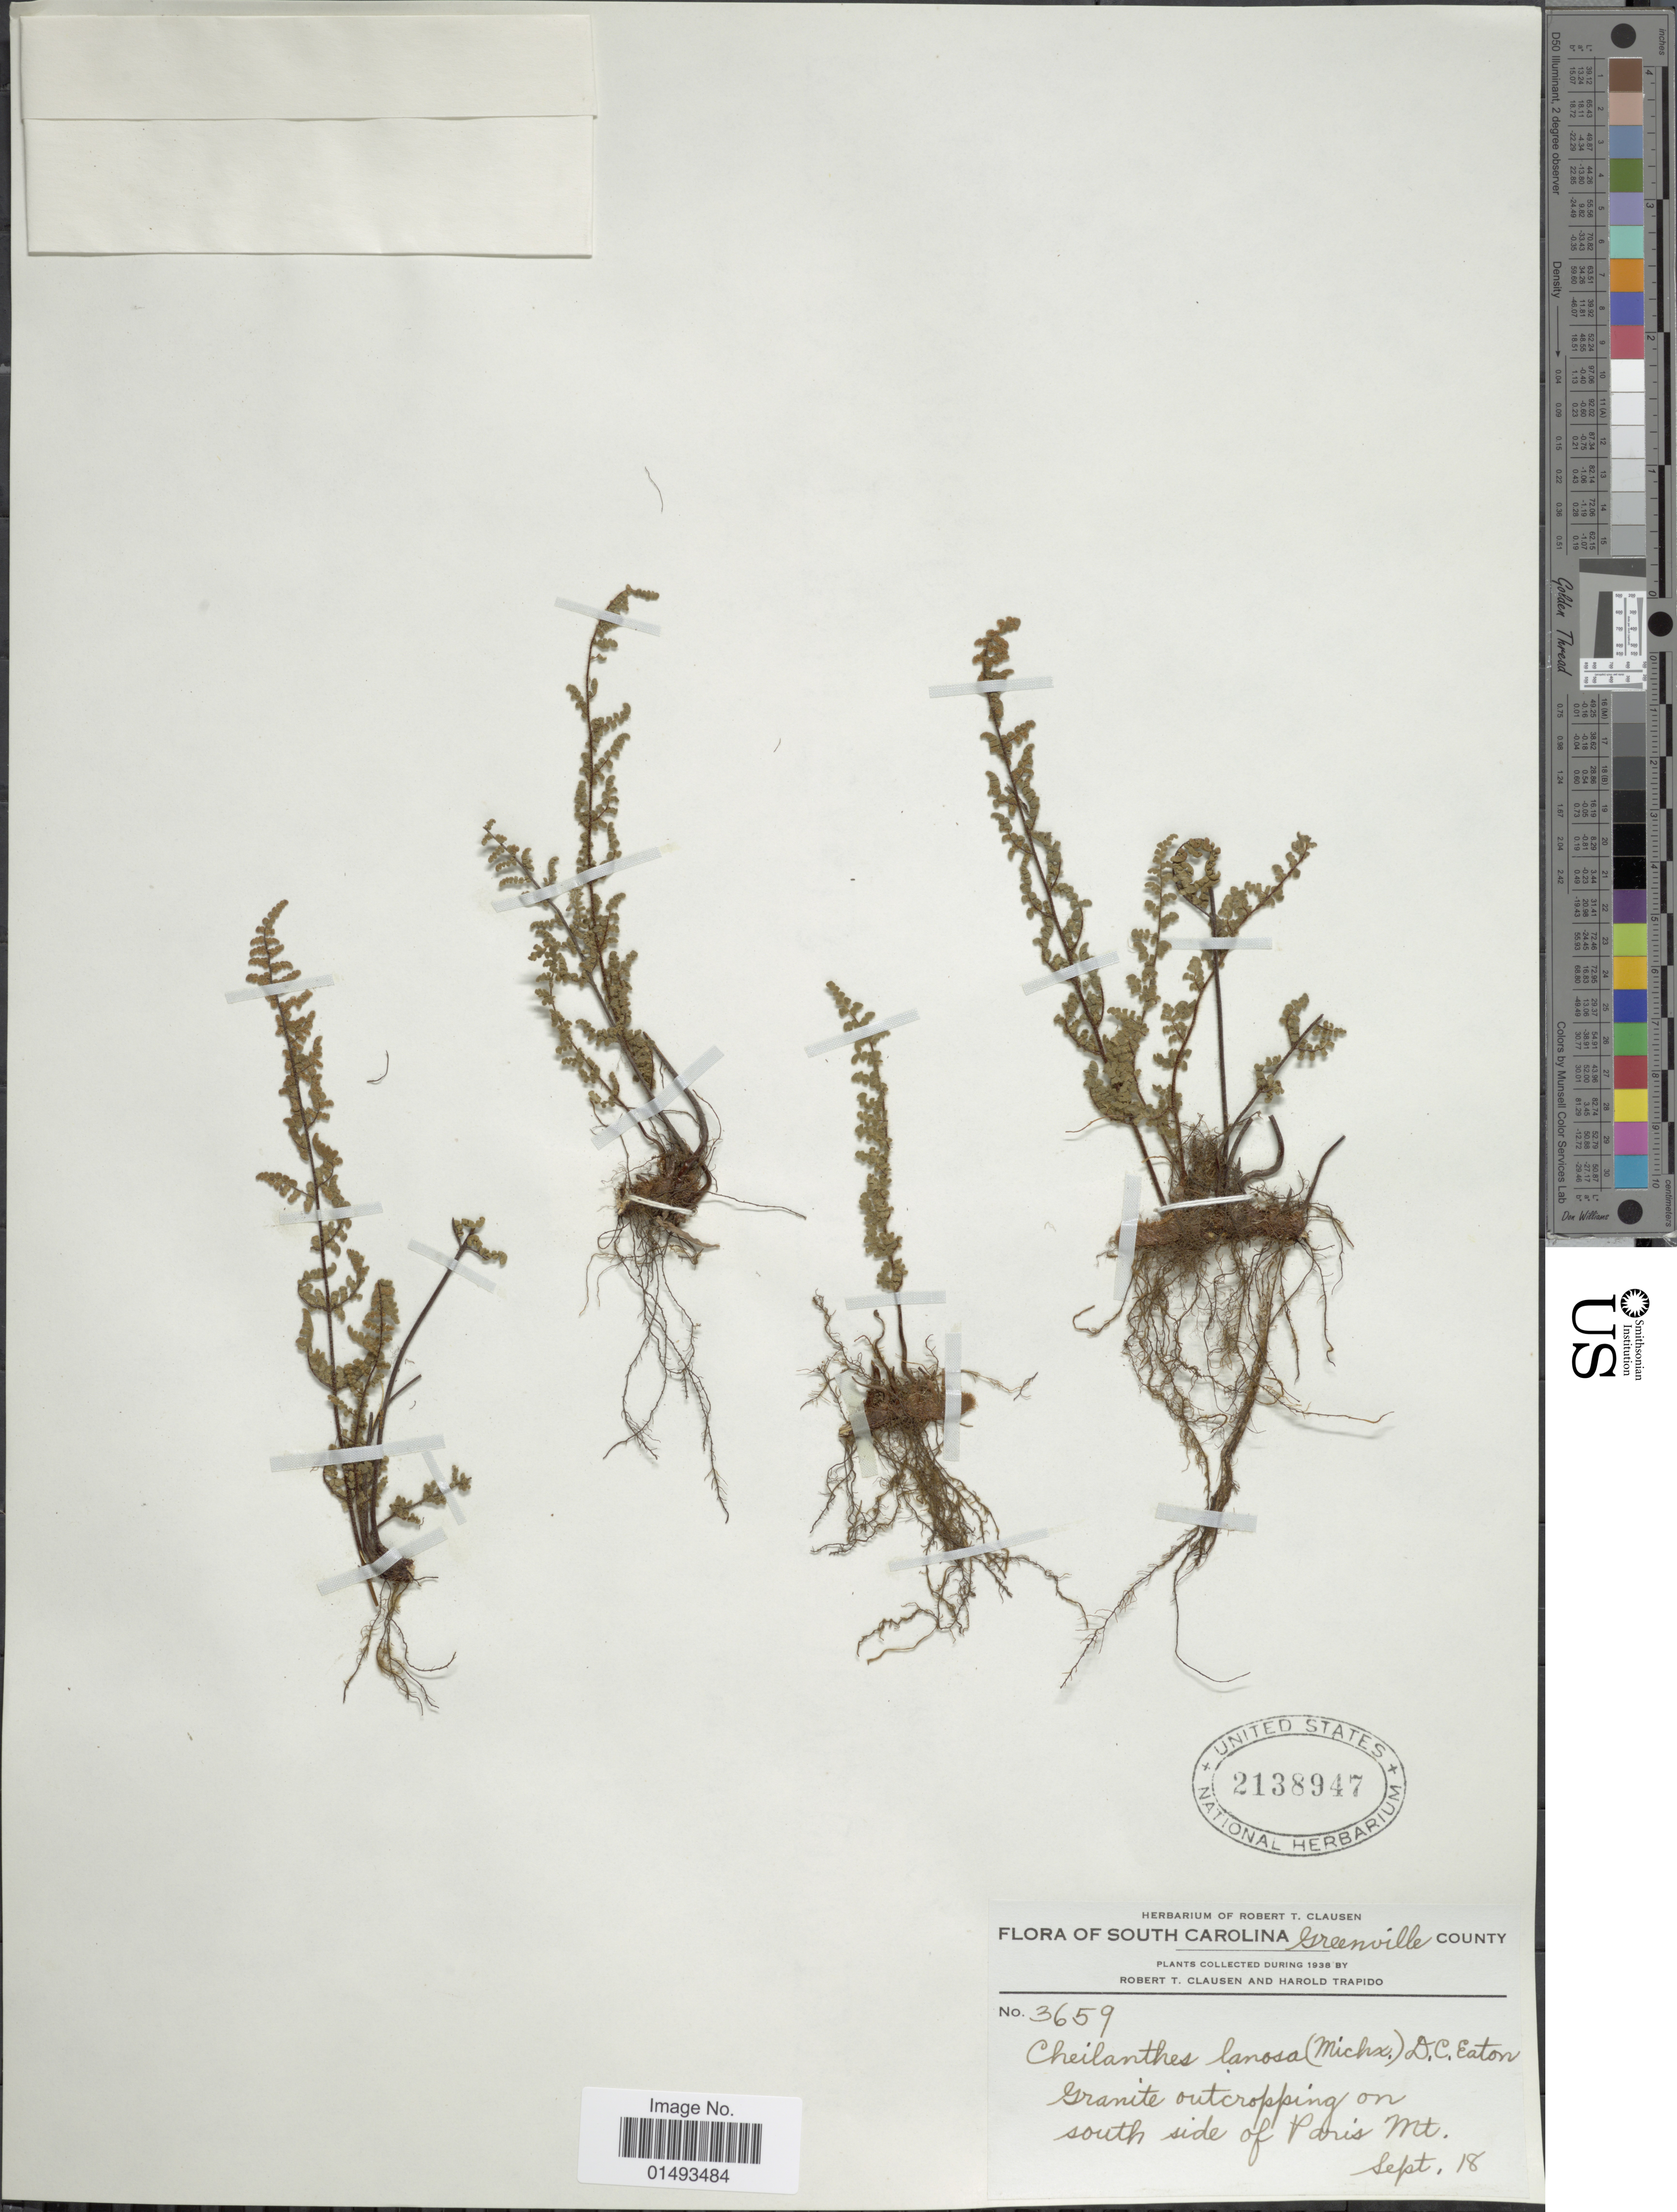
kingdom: Plantae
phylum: Tracheophyta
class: Polypodiopsida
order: Polypodiales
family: Pteridaceae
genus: Myriopteris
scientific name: Myriopteris lanosa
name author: (Michx.) Grusz & Windham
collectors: R. T. Clausen & H. Trapido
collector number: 3659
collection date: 1938-09-18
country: United States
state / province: South Carolina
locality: Flora of South Carolina, Greenville County, Granite outcropping on south side of Paris Mt.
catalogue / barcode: US 2138947